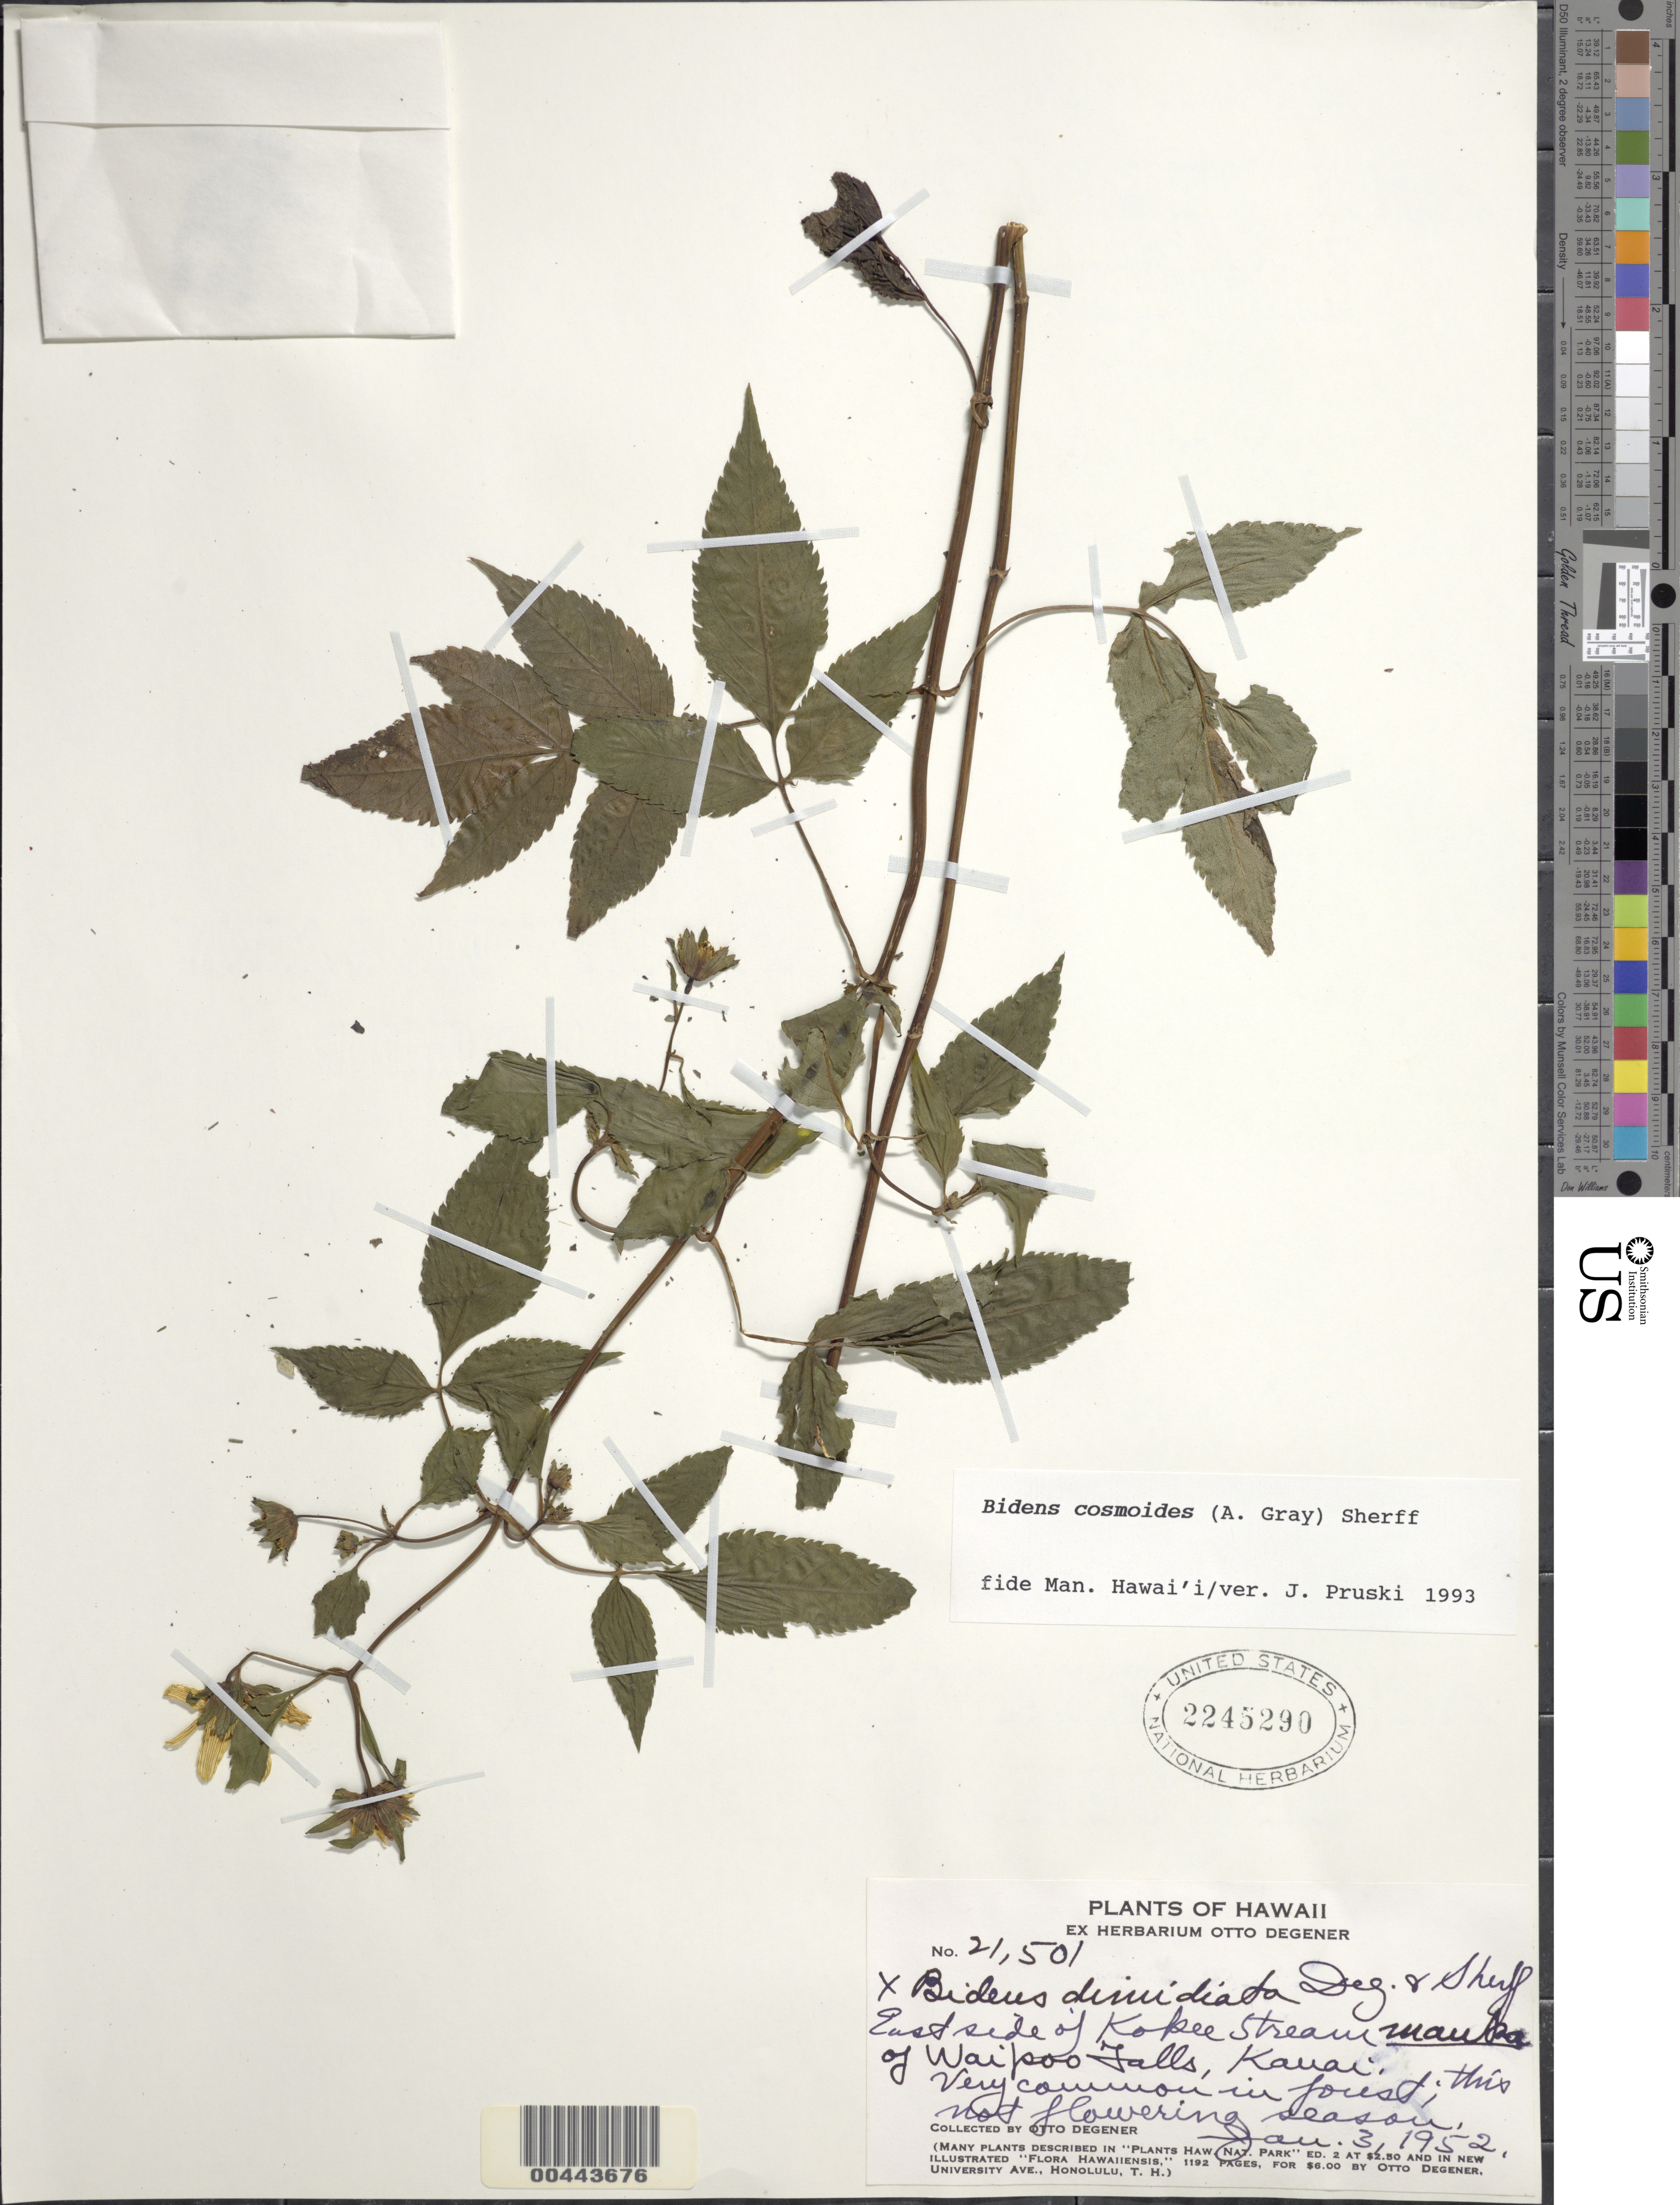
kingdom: Plantae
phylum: Tracheophyta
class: Magnoliopsida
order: Asterales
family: Asteraceae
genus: Bidens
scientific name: Bidens cosmoides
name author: (A. Gray) Sherff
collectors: O. Degener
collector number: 21501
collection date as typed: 3 Jan 1952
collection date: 1952-01-03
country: United States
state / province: Hawaii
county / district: Kauai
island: Kaua'i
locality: E side of Kokee Stream mauka of Waipoo Falls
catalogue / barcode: US 2245290